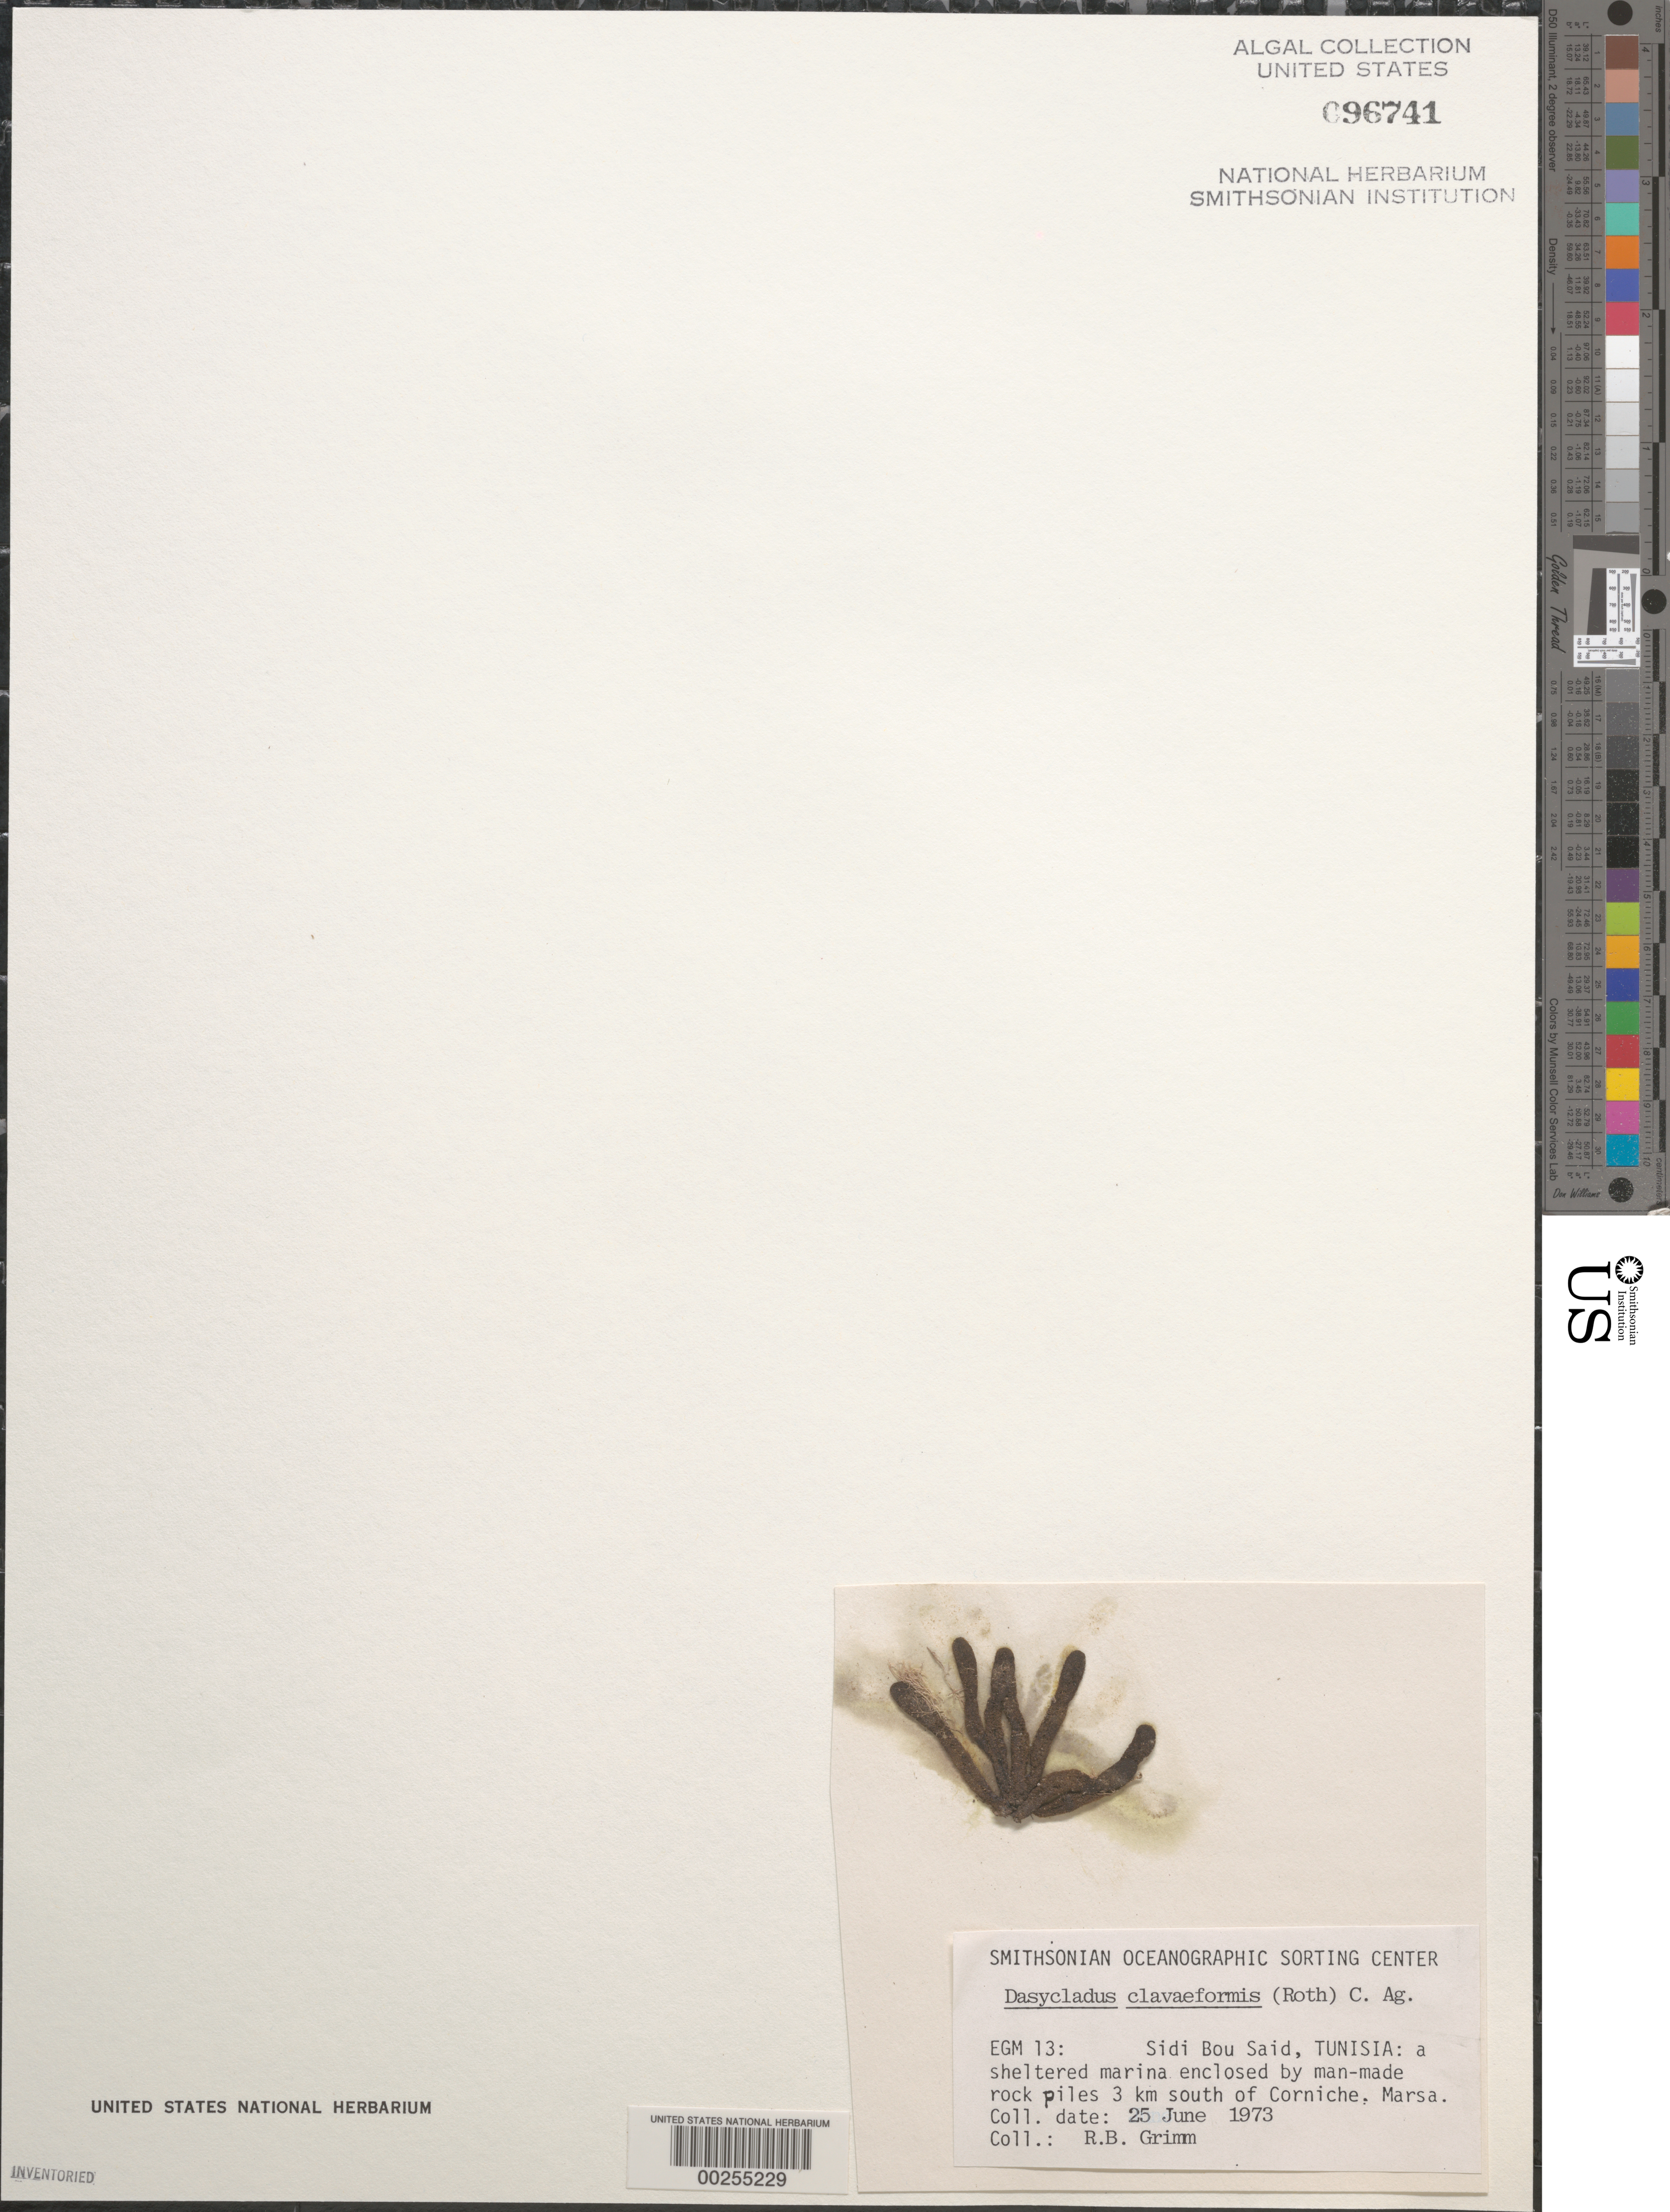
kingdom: Plantae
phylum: Chlorophyta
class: Ulvophyceae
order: Dasycladales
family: Dasycladaceae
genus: Dasycladus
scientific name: Dasycladus clavaeformis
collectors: R. Grimm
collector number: EGM 13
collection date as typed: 25 Jun 1973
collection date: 1973-06-25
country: Tunisia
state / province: Tunis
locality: Sidi bou said, three km south of corniche, la marsa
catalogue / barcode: US 96741